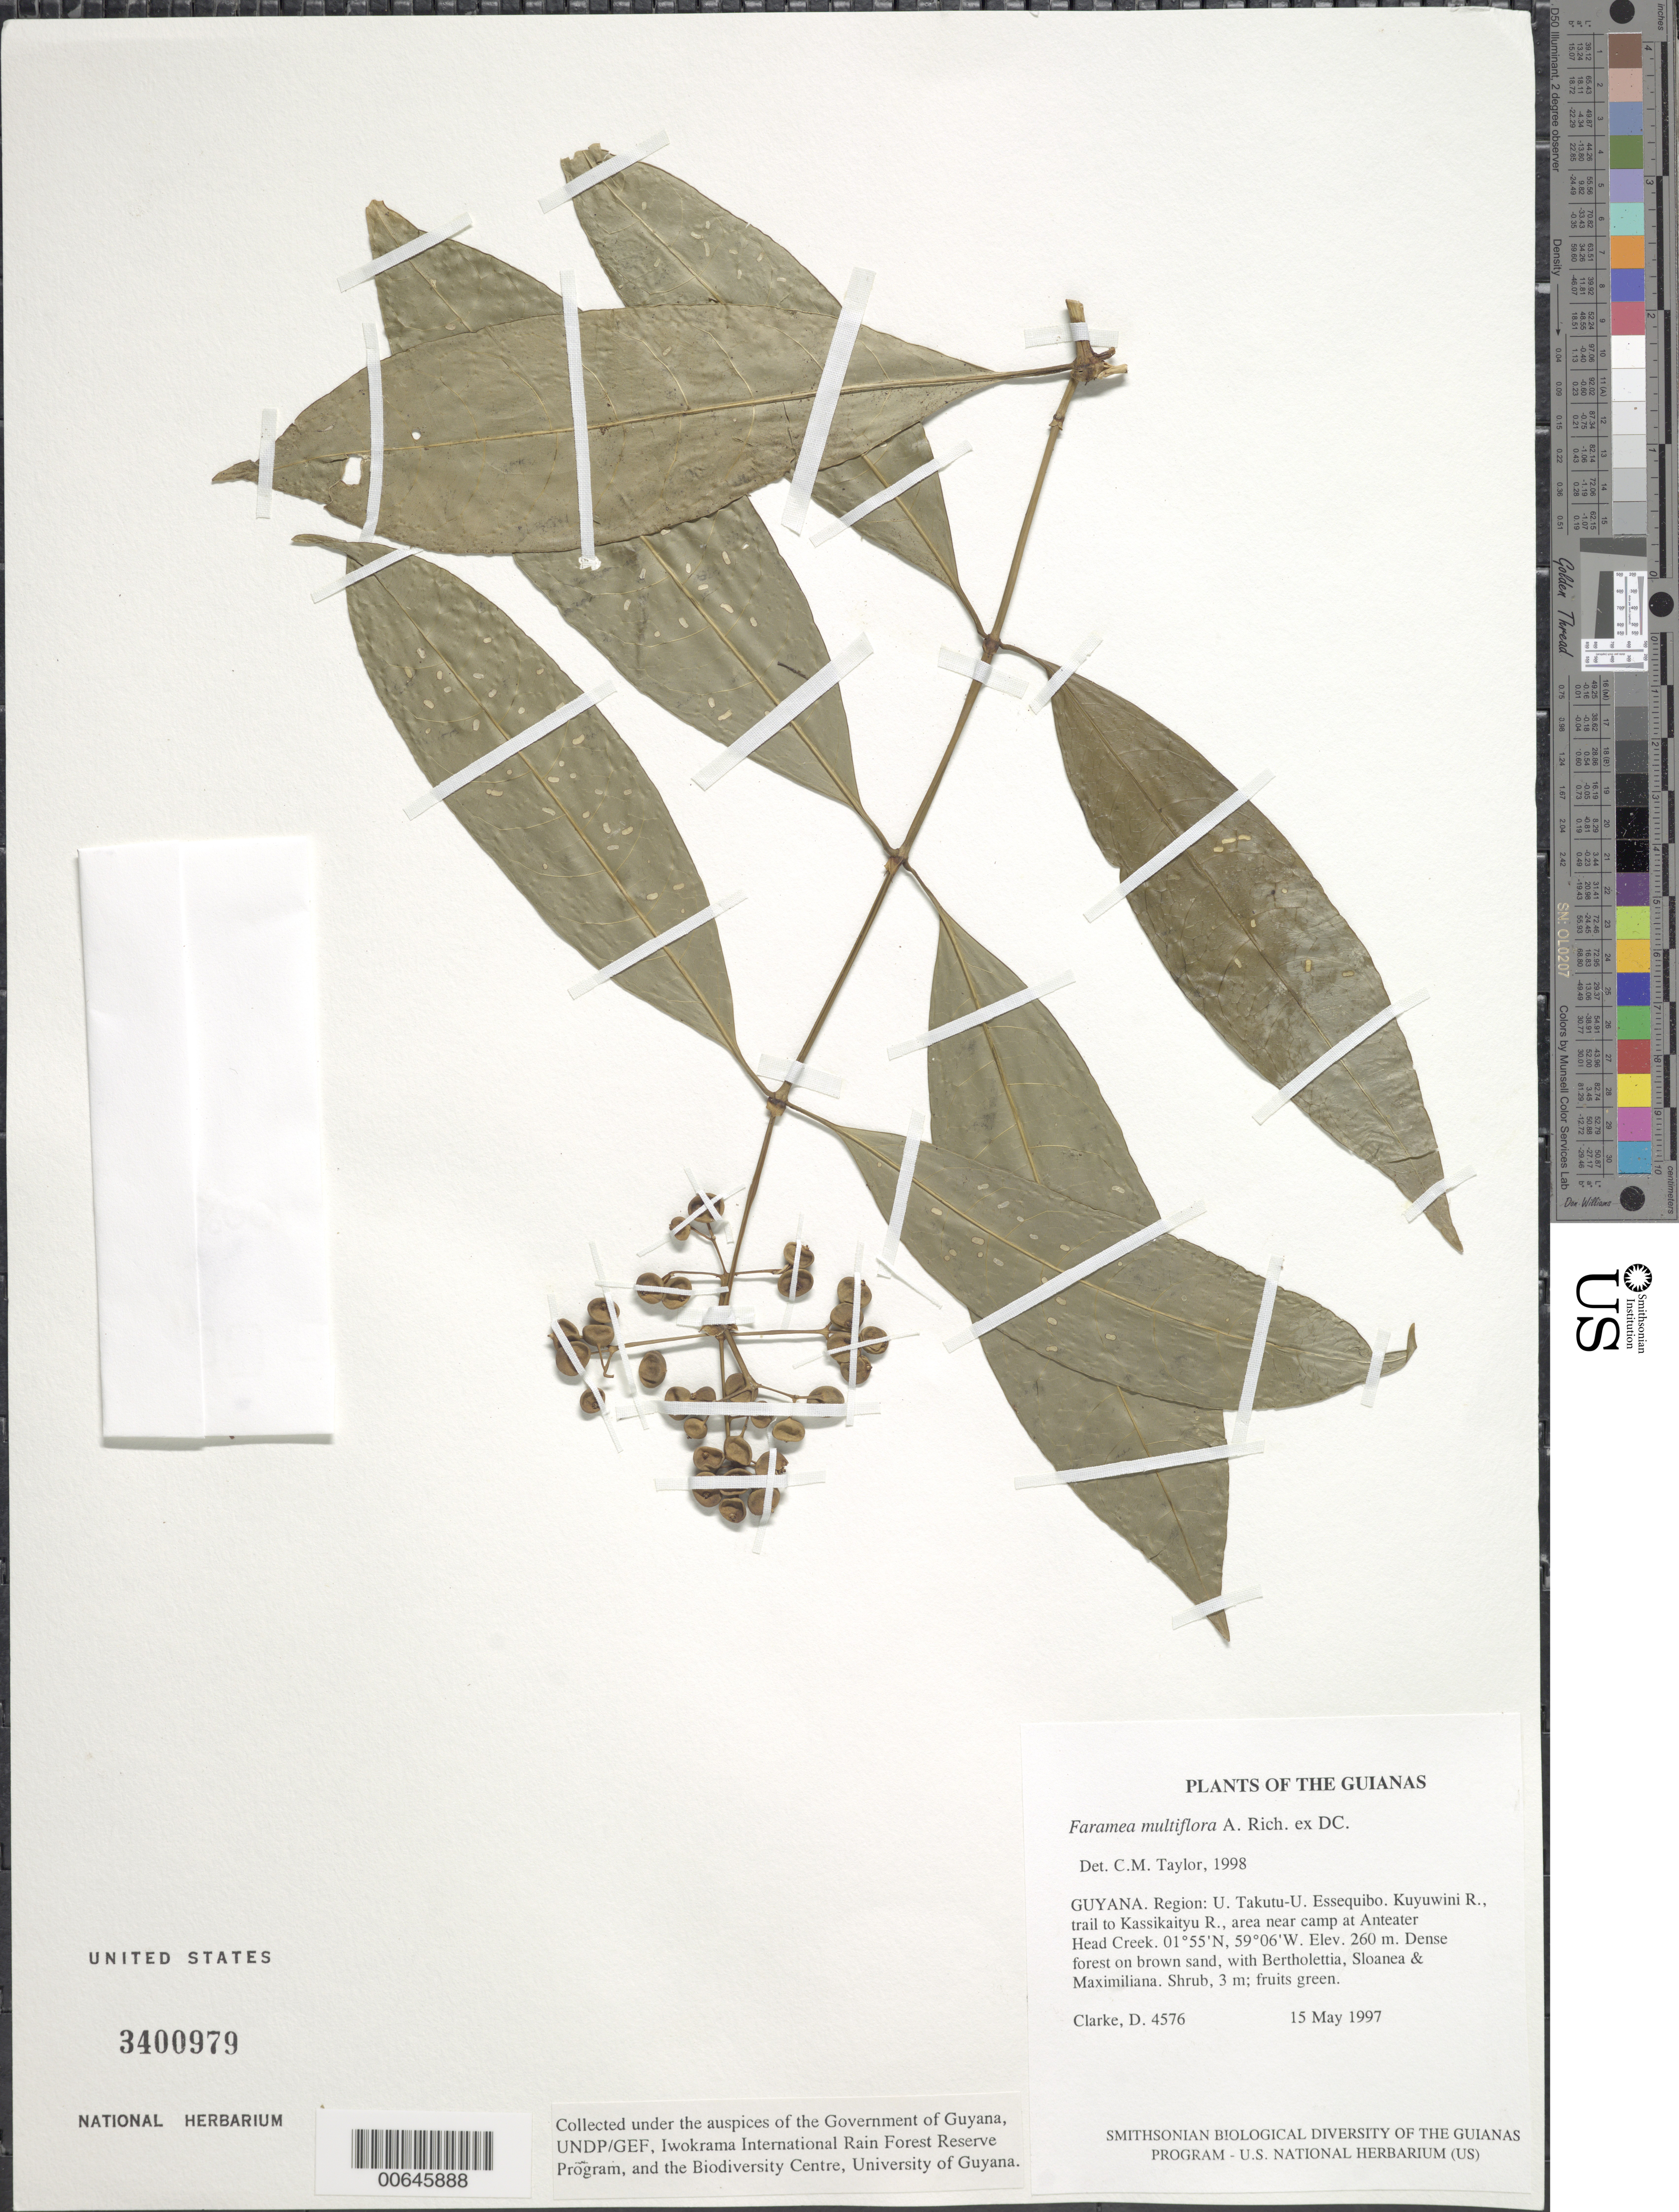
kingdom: Plantae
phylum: Tracheophyta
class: Magnoliopsida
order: Gentianales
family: Rubiaceae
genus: Faramea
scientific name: Faramea multiflora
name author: A. Rich. ex DC.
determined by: Taylor, Charlotte M.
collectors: H. D. Clarke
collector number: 4576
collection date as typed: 15 May 1997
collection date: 1997-05-15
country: Guyana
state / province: U. Takutu-U. Essequibo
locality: Kuyuwini R., trail to Kassikaityu R., area near camp at Anteater Head Creek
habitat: Dense forest on brown sand, with Bertholettia, Sloanea & Maximiliana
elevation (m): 260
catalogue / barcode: US 3400979